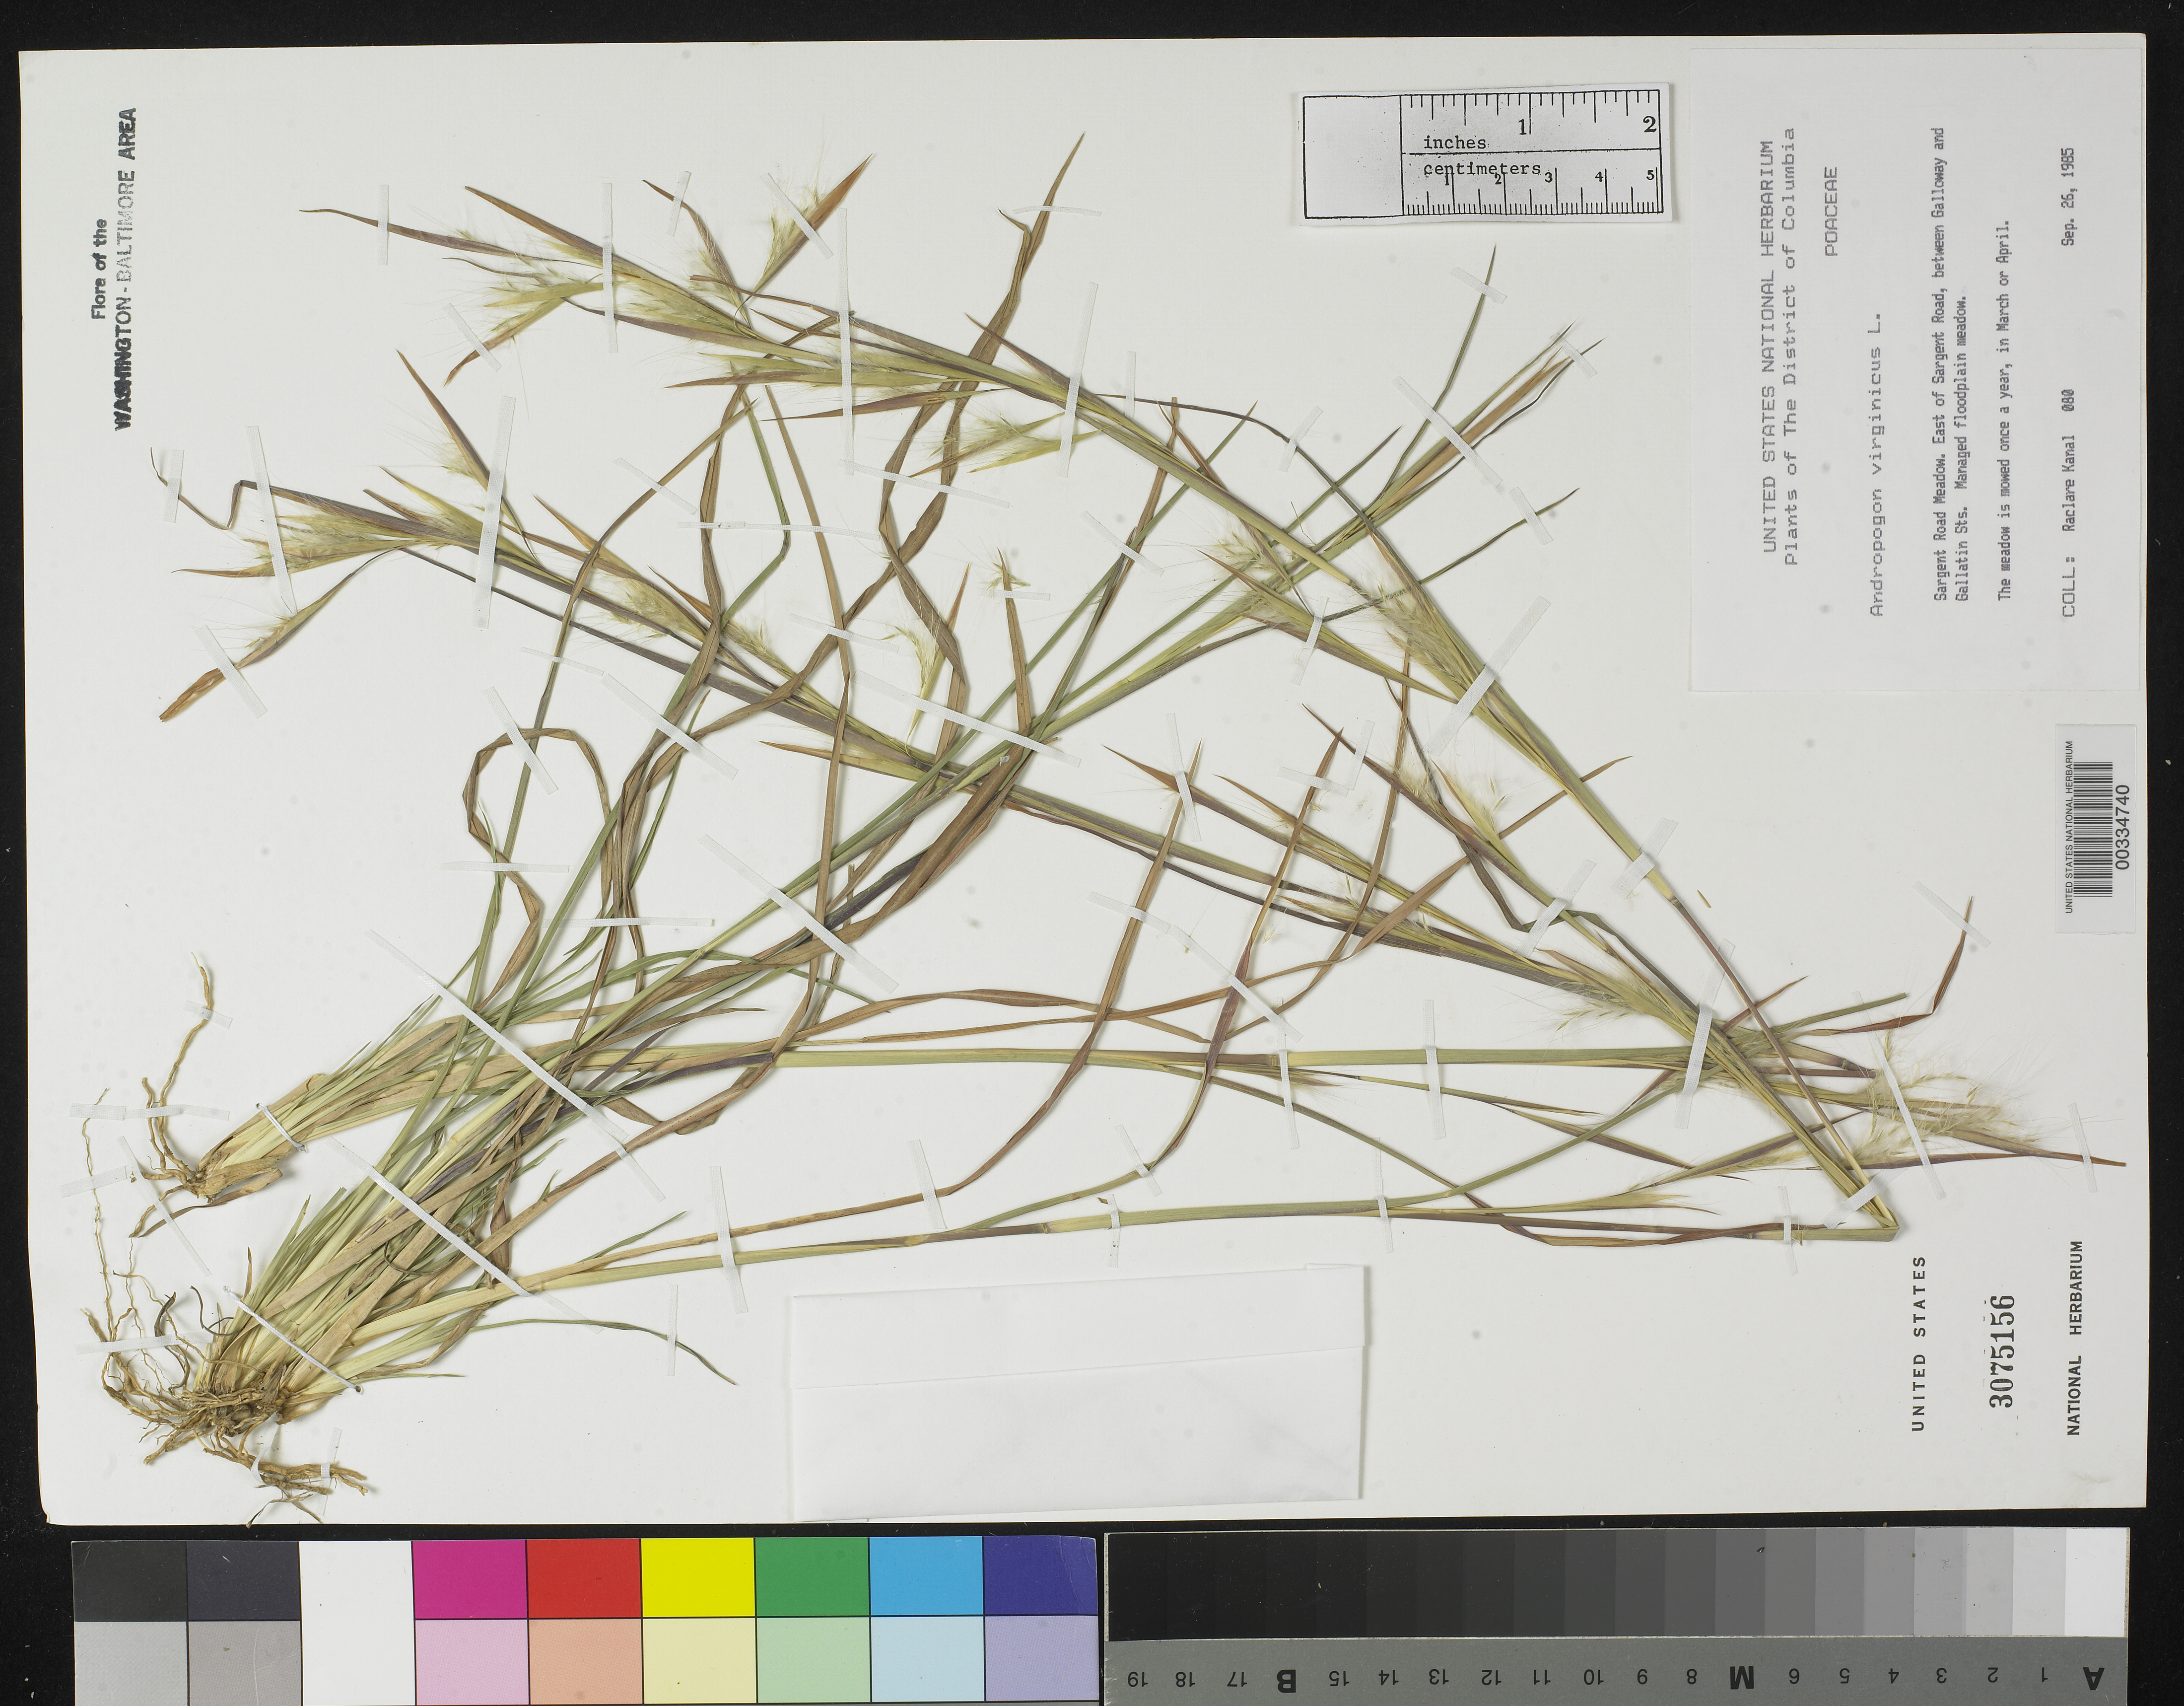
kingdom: Plantae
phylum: Tracheophyta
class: Liliopsida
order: Poales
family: Poaceae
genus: Andropogon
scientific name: Andropogon virginicus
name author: L.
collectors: R. Kanal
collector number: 080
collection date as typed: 26 Sep 1985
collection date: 1985-09-26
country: United States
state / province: District of Columbia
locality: Sargent road, between Galloway and Gallatin Sts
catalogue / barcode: US 3075156